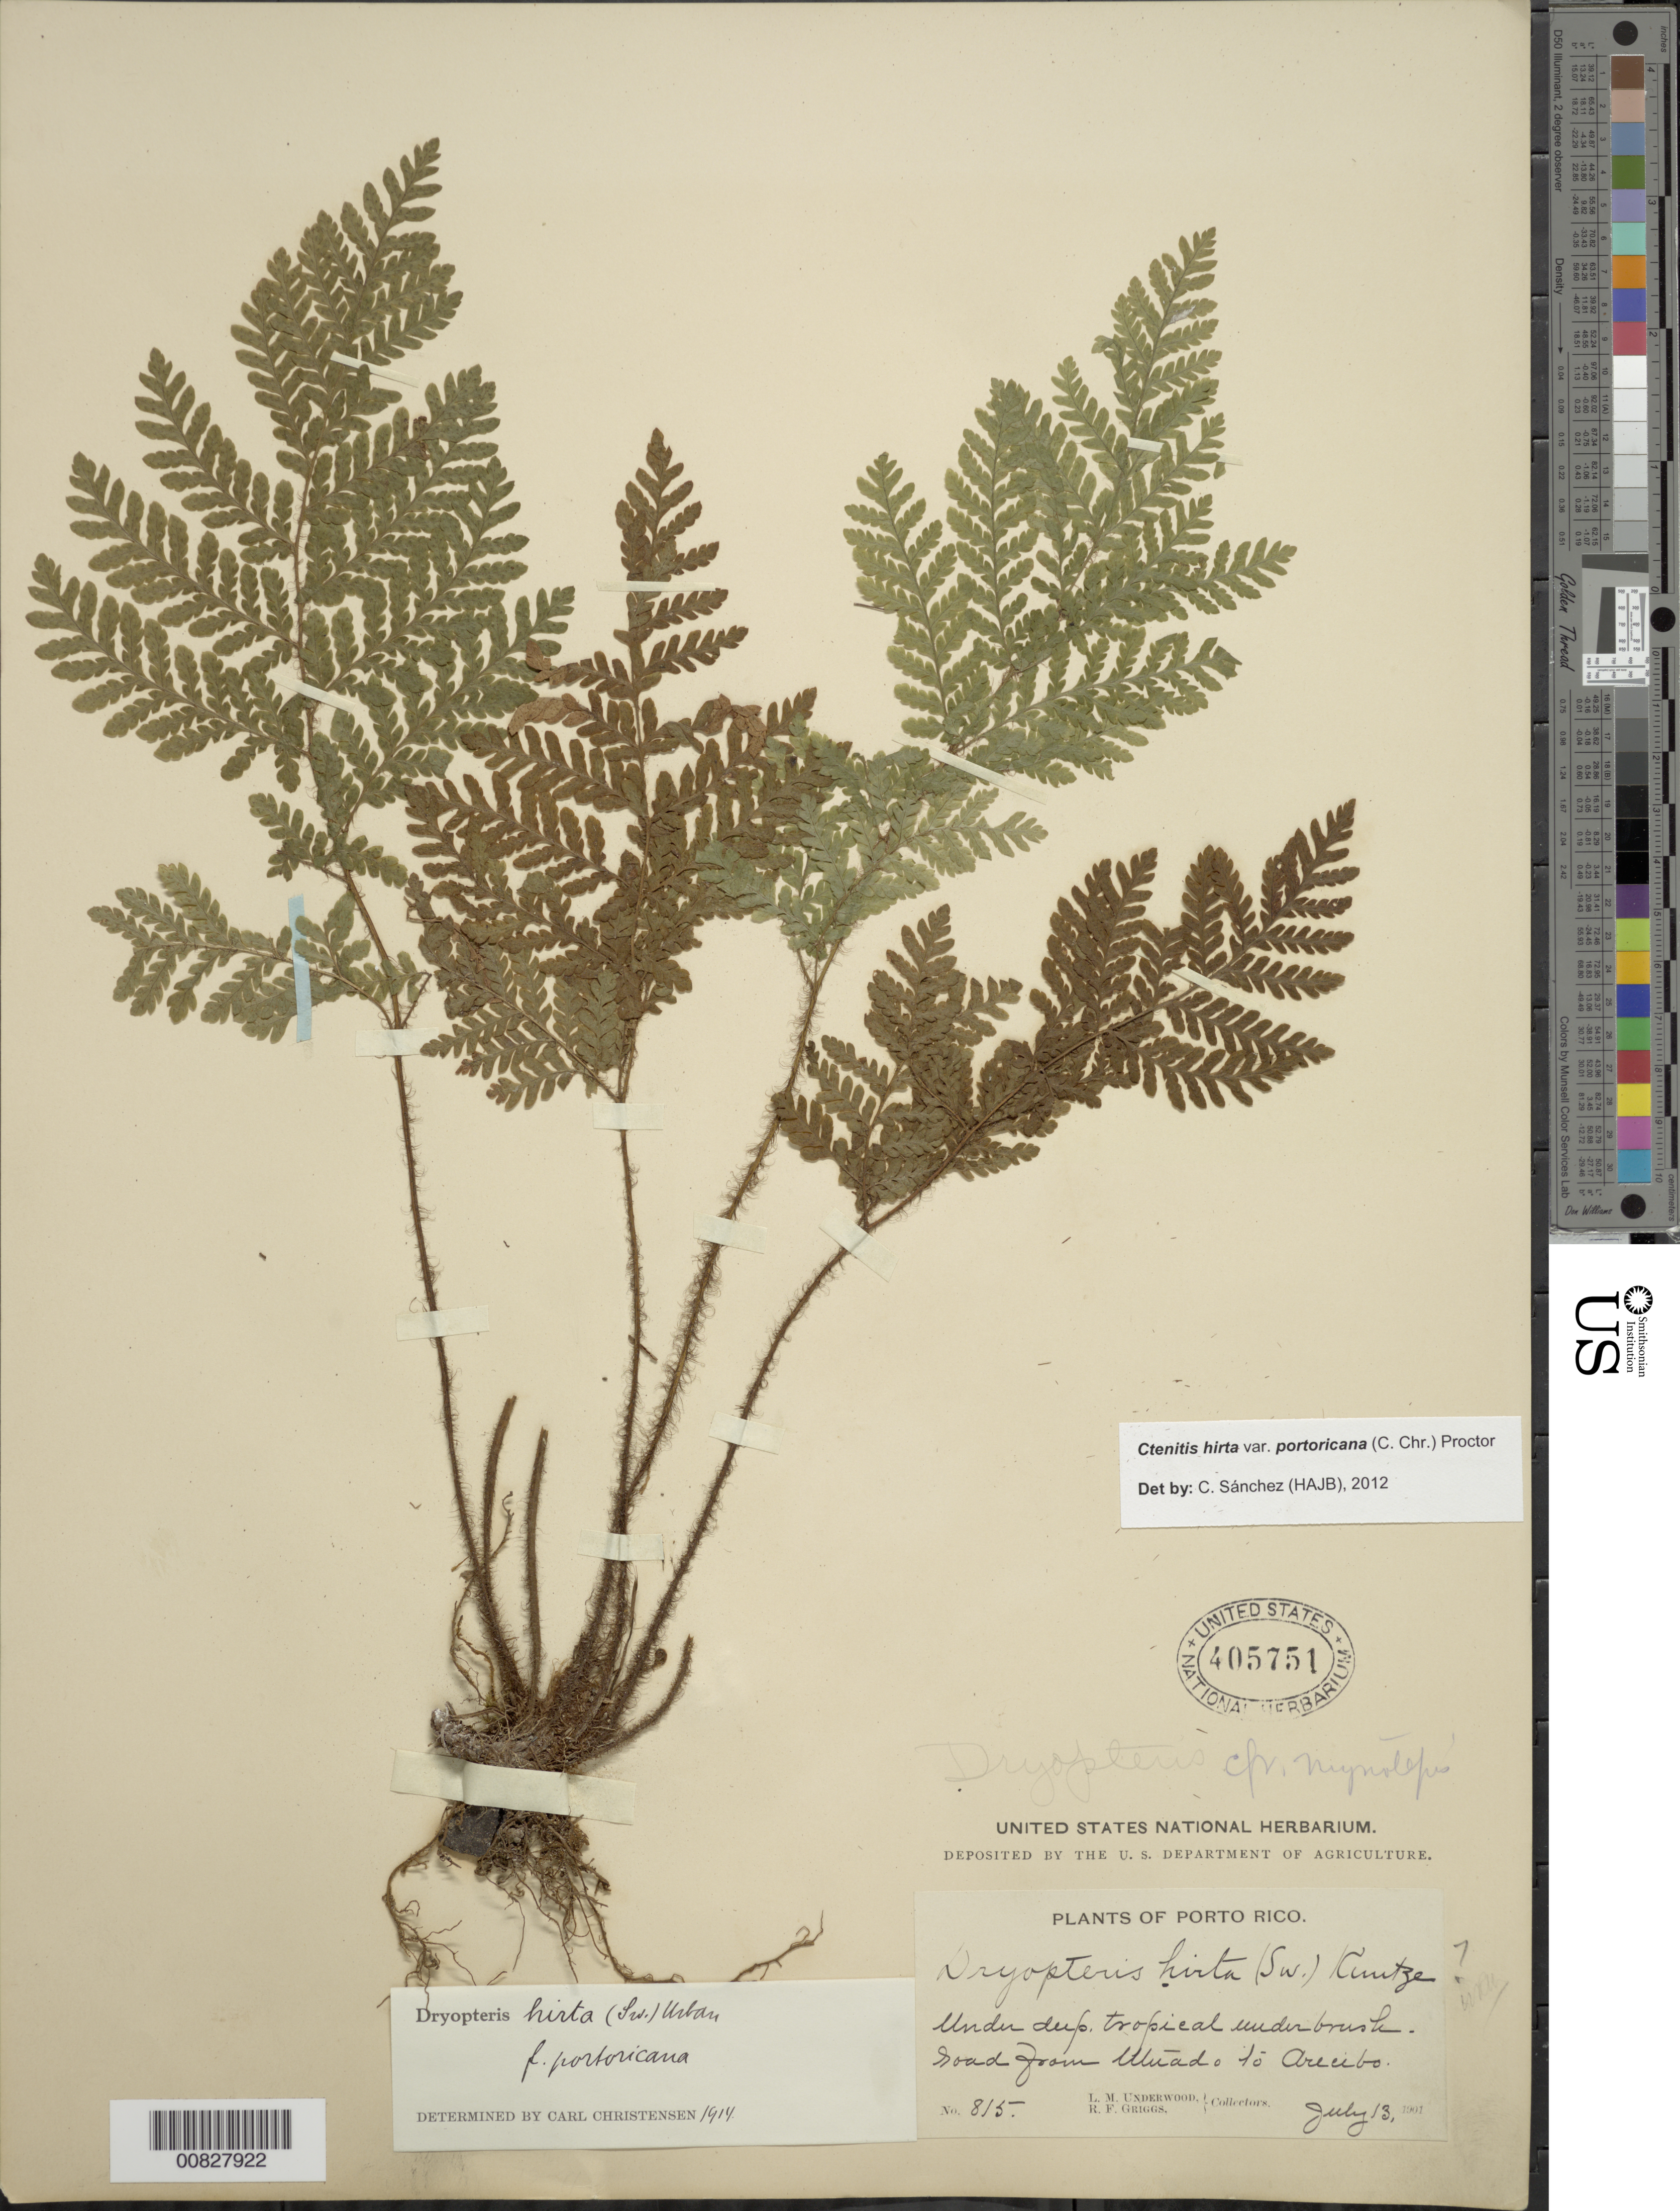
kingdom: Plantae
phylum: Tracheophyta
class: Polypodiopsida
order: Polypodiales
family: Dryopteridaceae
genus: Ctenitis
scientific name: Ctenitis hirta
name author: (Sw.) Ching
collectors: L. M. Underwood & R. F. Griggs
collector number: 815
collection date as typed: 13 Jul 1901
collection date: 1901-07-13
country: Puerto Rico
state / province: Utuado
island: Puerto Rico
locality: Utuado to Arecibo road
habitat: Under deep tropical underbrush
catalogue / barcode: US 405751